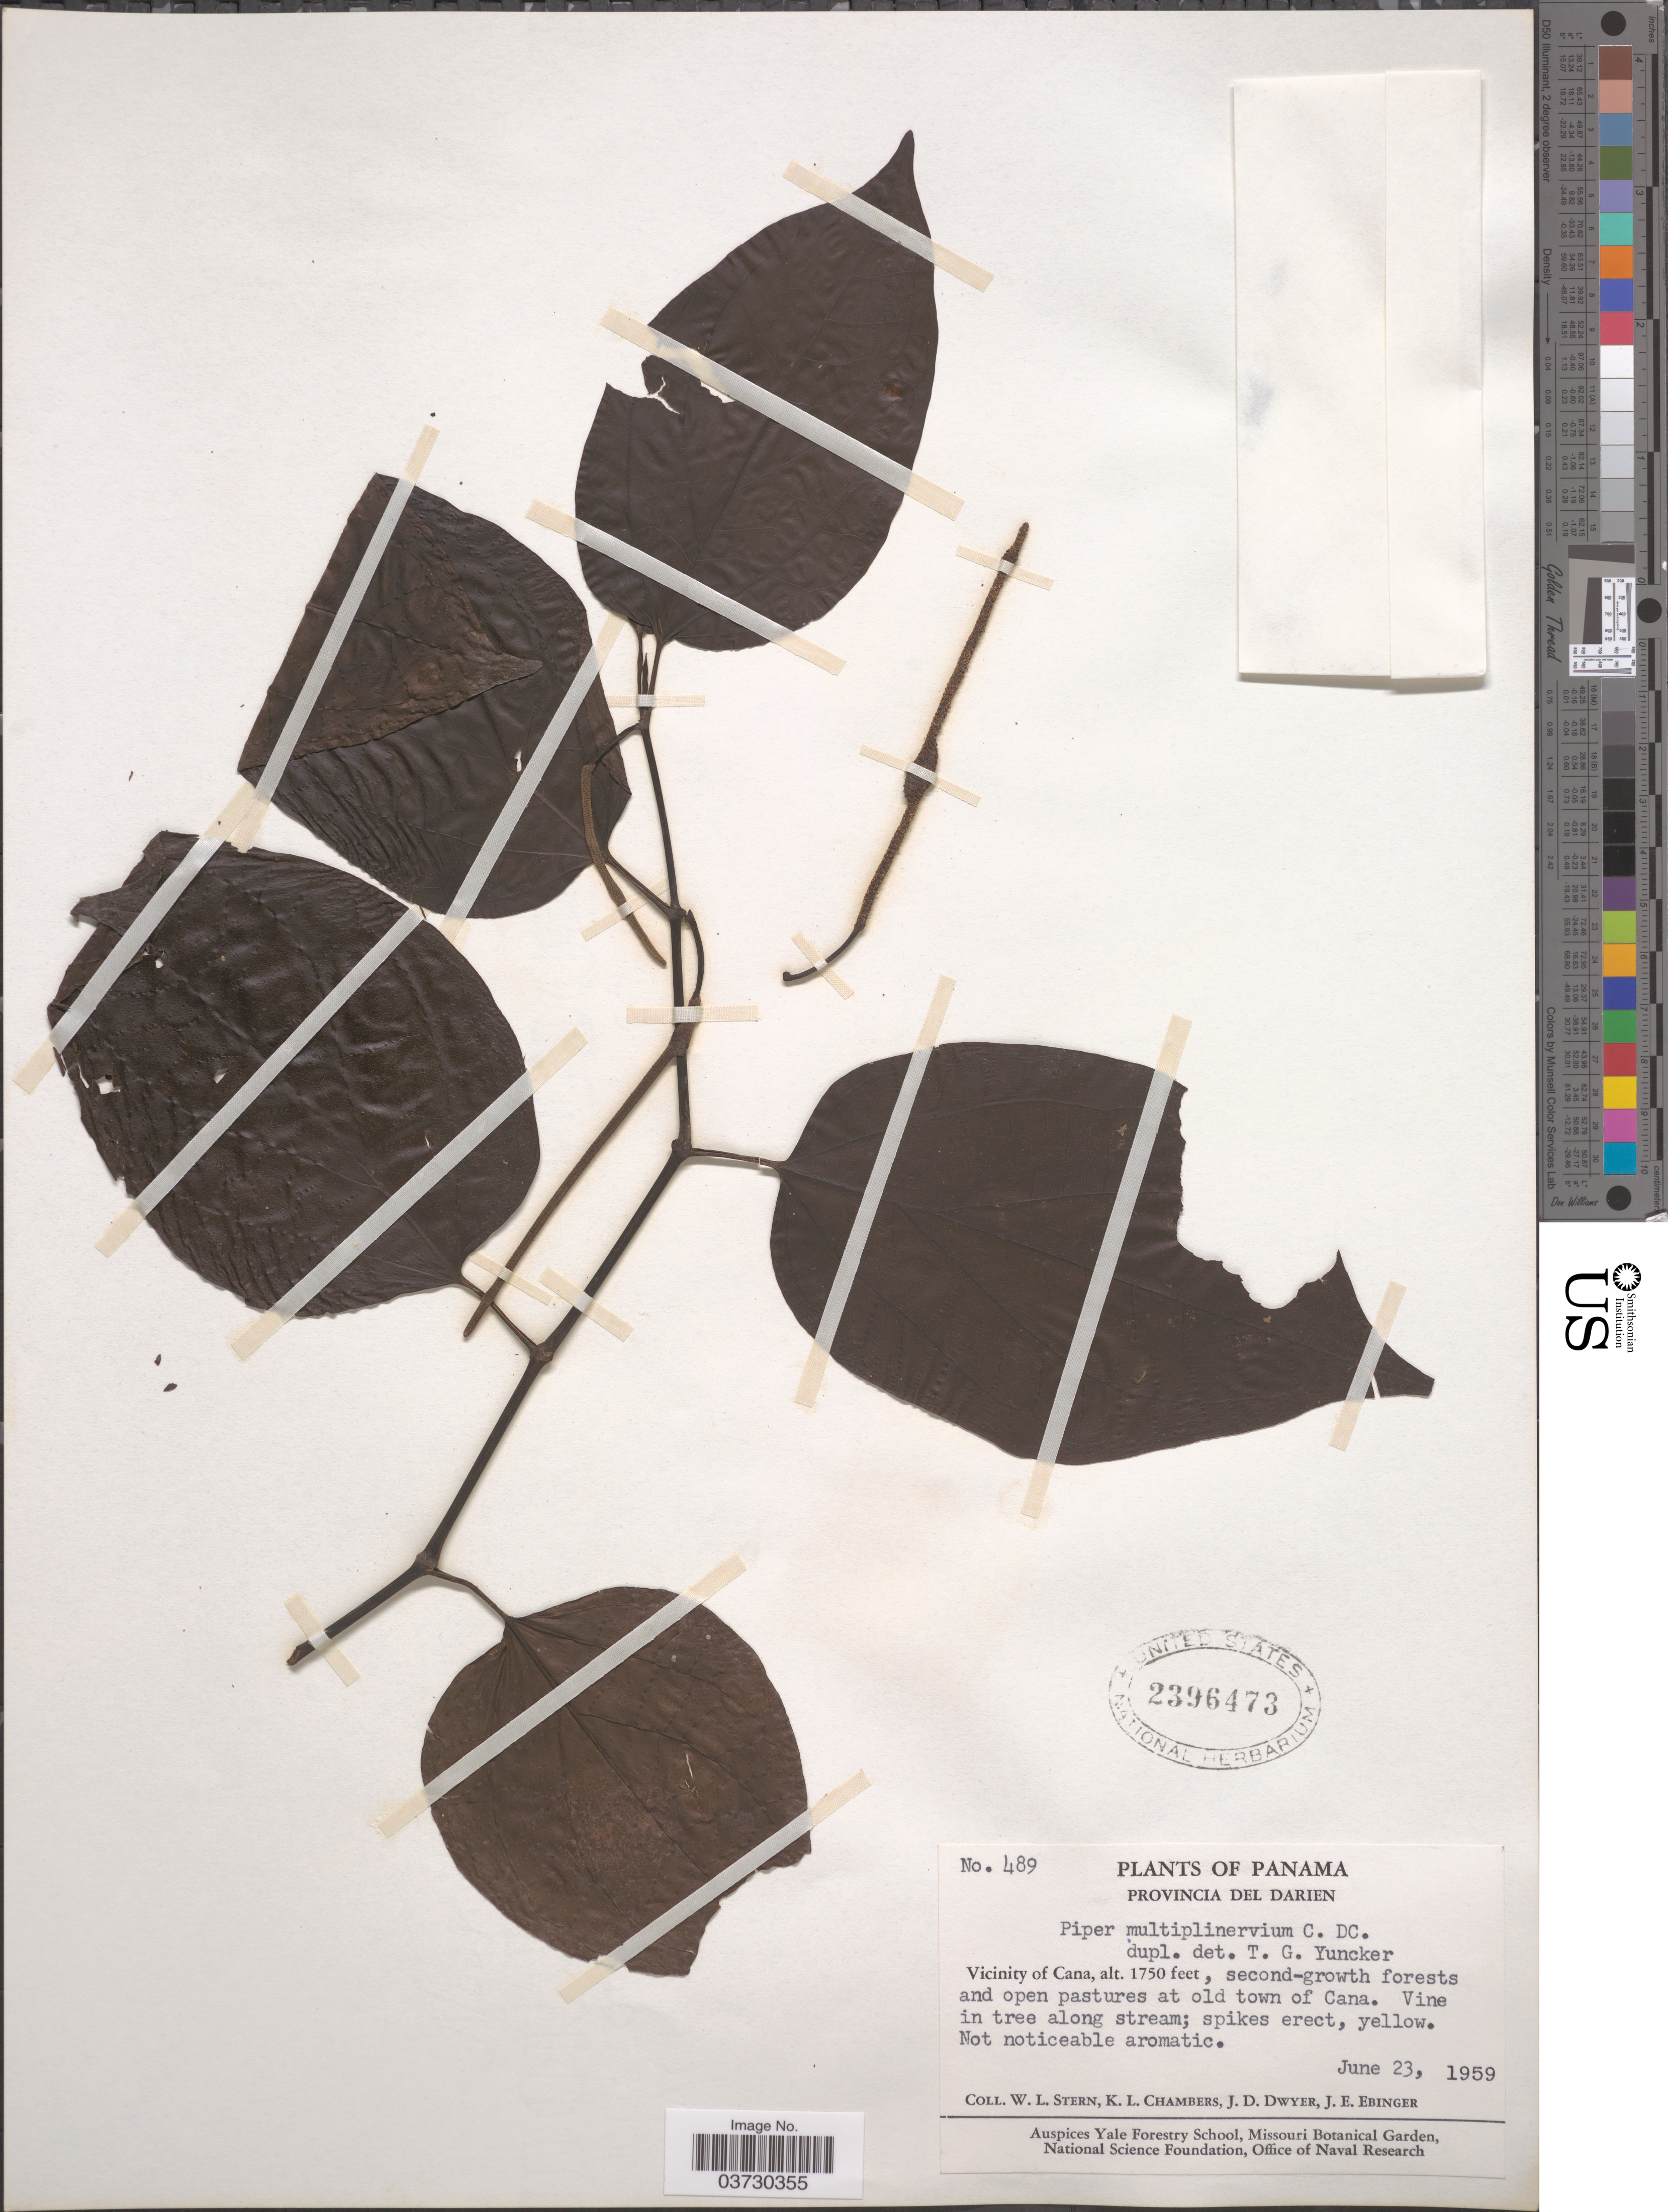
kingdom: Plantae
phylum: Tracheophyta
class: Magnoliopsida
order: Piperales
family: Piperaceae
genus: Piper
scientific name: Piper multiplinervium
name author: C. DC.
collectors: W. L. Stern, K. Chambers, J. D. Dwyer & J. Ebinger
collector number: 489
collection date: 1959-06-23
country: Panama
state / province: Darien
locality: Vicinity of Cana. Old town of Cana.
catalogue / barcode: US 2396473